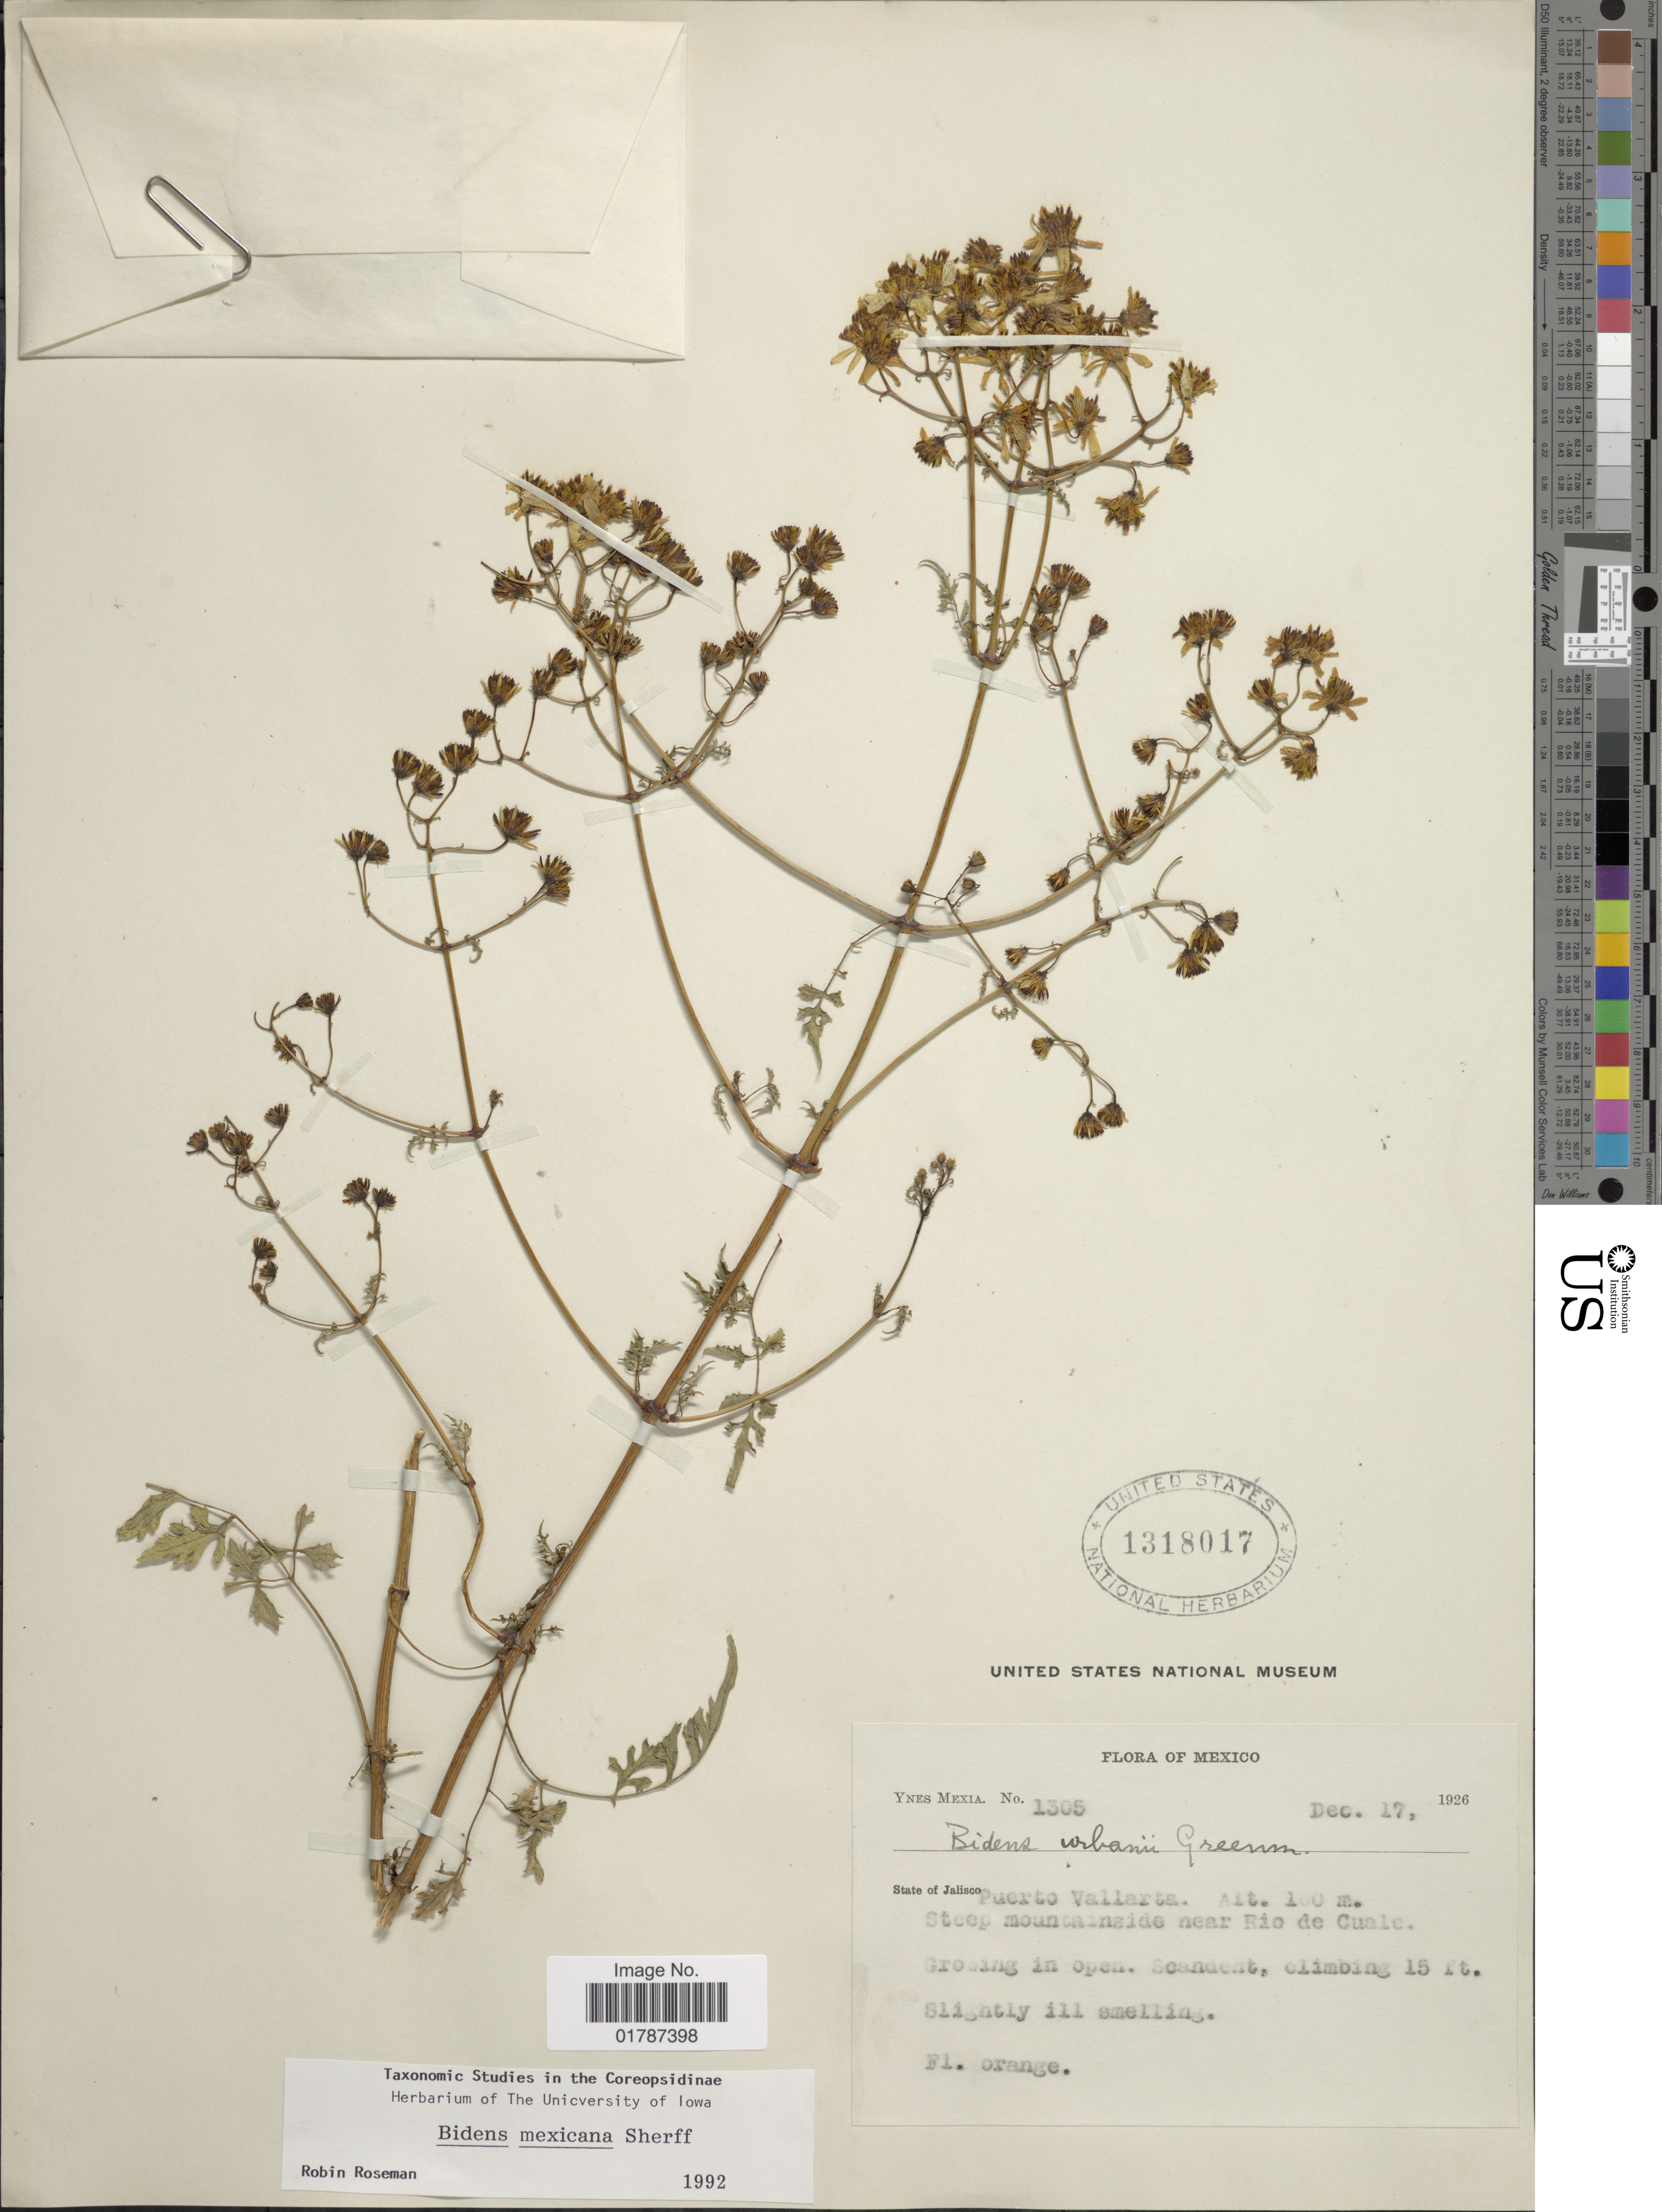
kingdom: Plantae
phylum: Tracheophyta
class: Magnoliopsida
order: Asterales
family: Asteraceae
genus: Bidens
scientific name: Bidens mexicana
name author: Sherff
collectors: Y. Mexia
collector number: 1305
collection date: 1926-12-17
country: Mexico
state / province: Jalisco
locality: State of Jalisco, Puerto Vallarta, Steep mountainside near Rio de Cuale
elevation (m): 180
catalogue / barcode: US 1318017